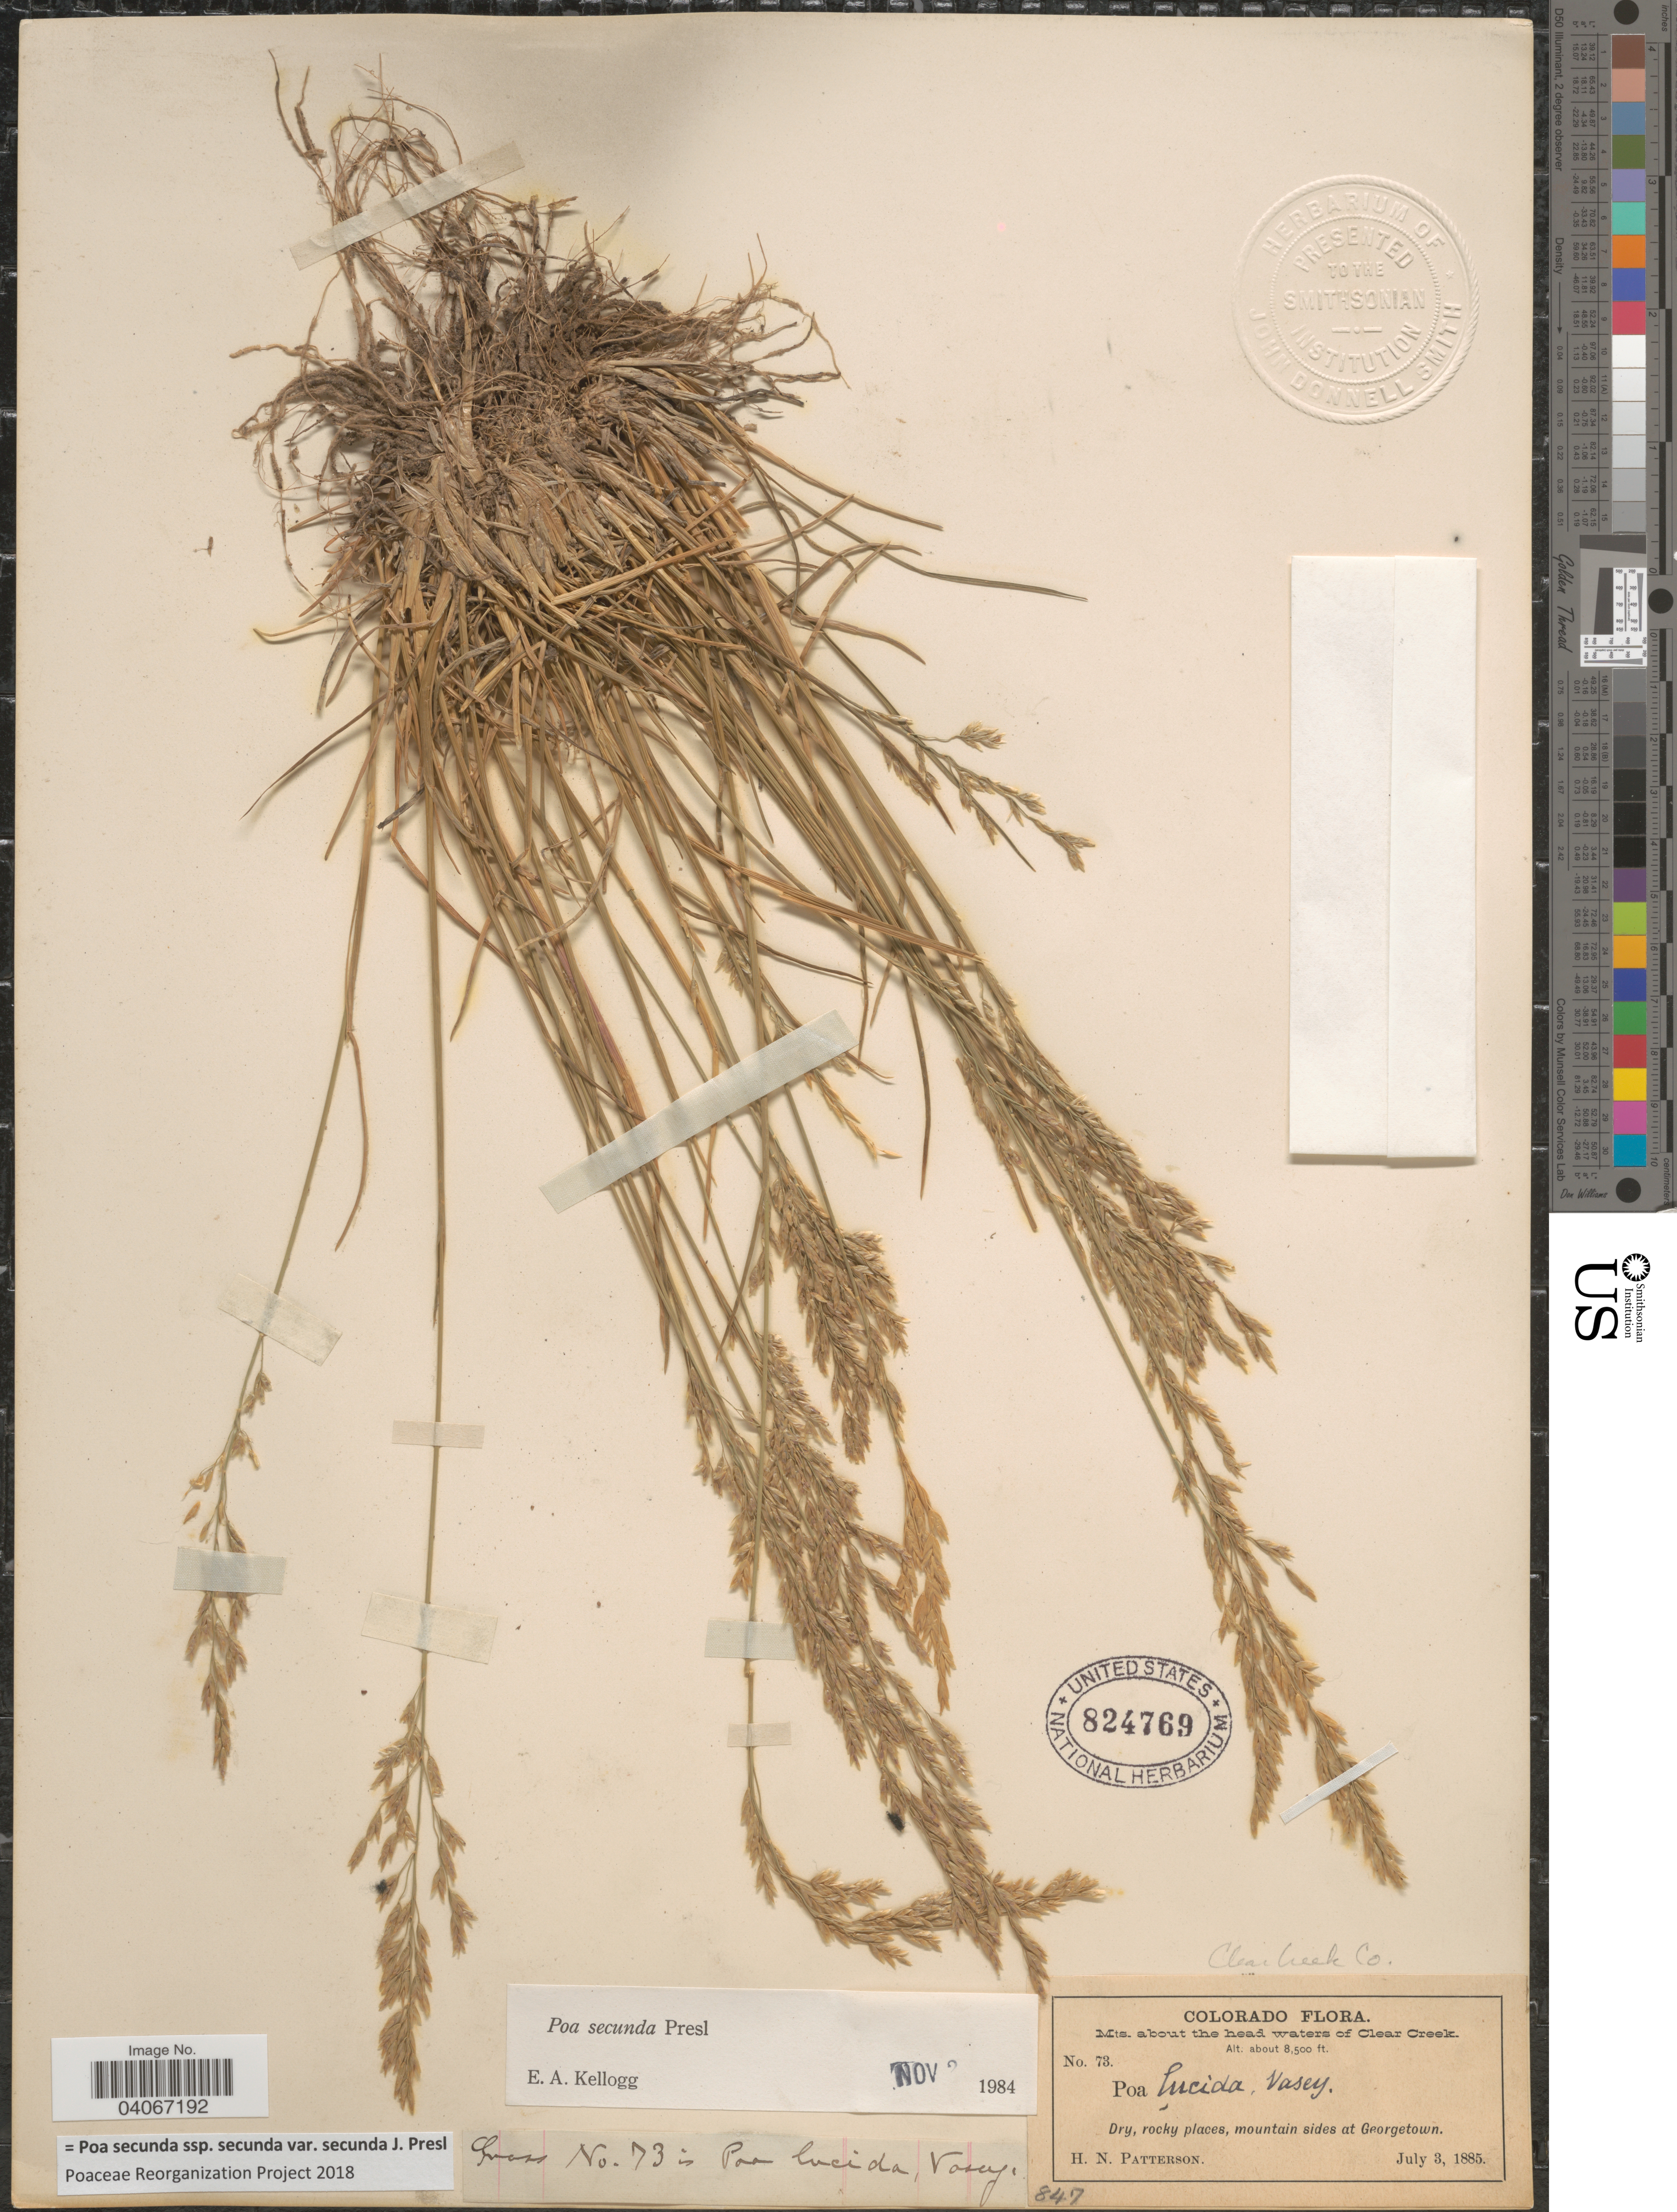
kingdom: Plantae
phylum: Tracheophyta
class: Liliopsida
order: Poales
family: Poaceae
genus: Poa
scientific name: Poa secunda subsp. secunda var. secunda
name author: J. Presl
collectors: H. N. Patterson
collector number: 73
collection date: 1885-07-03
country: United States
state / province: Colorado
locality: Mts. about the head waters of Clear Creek. Mountain sides at Georgetown. Clear Creek Co.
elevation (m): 2591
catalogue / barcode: US 824769